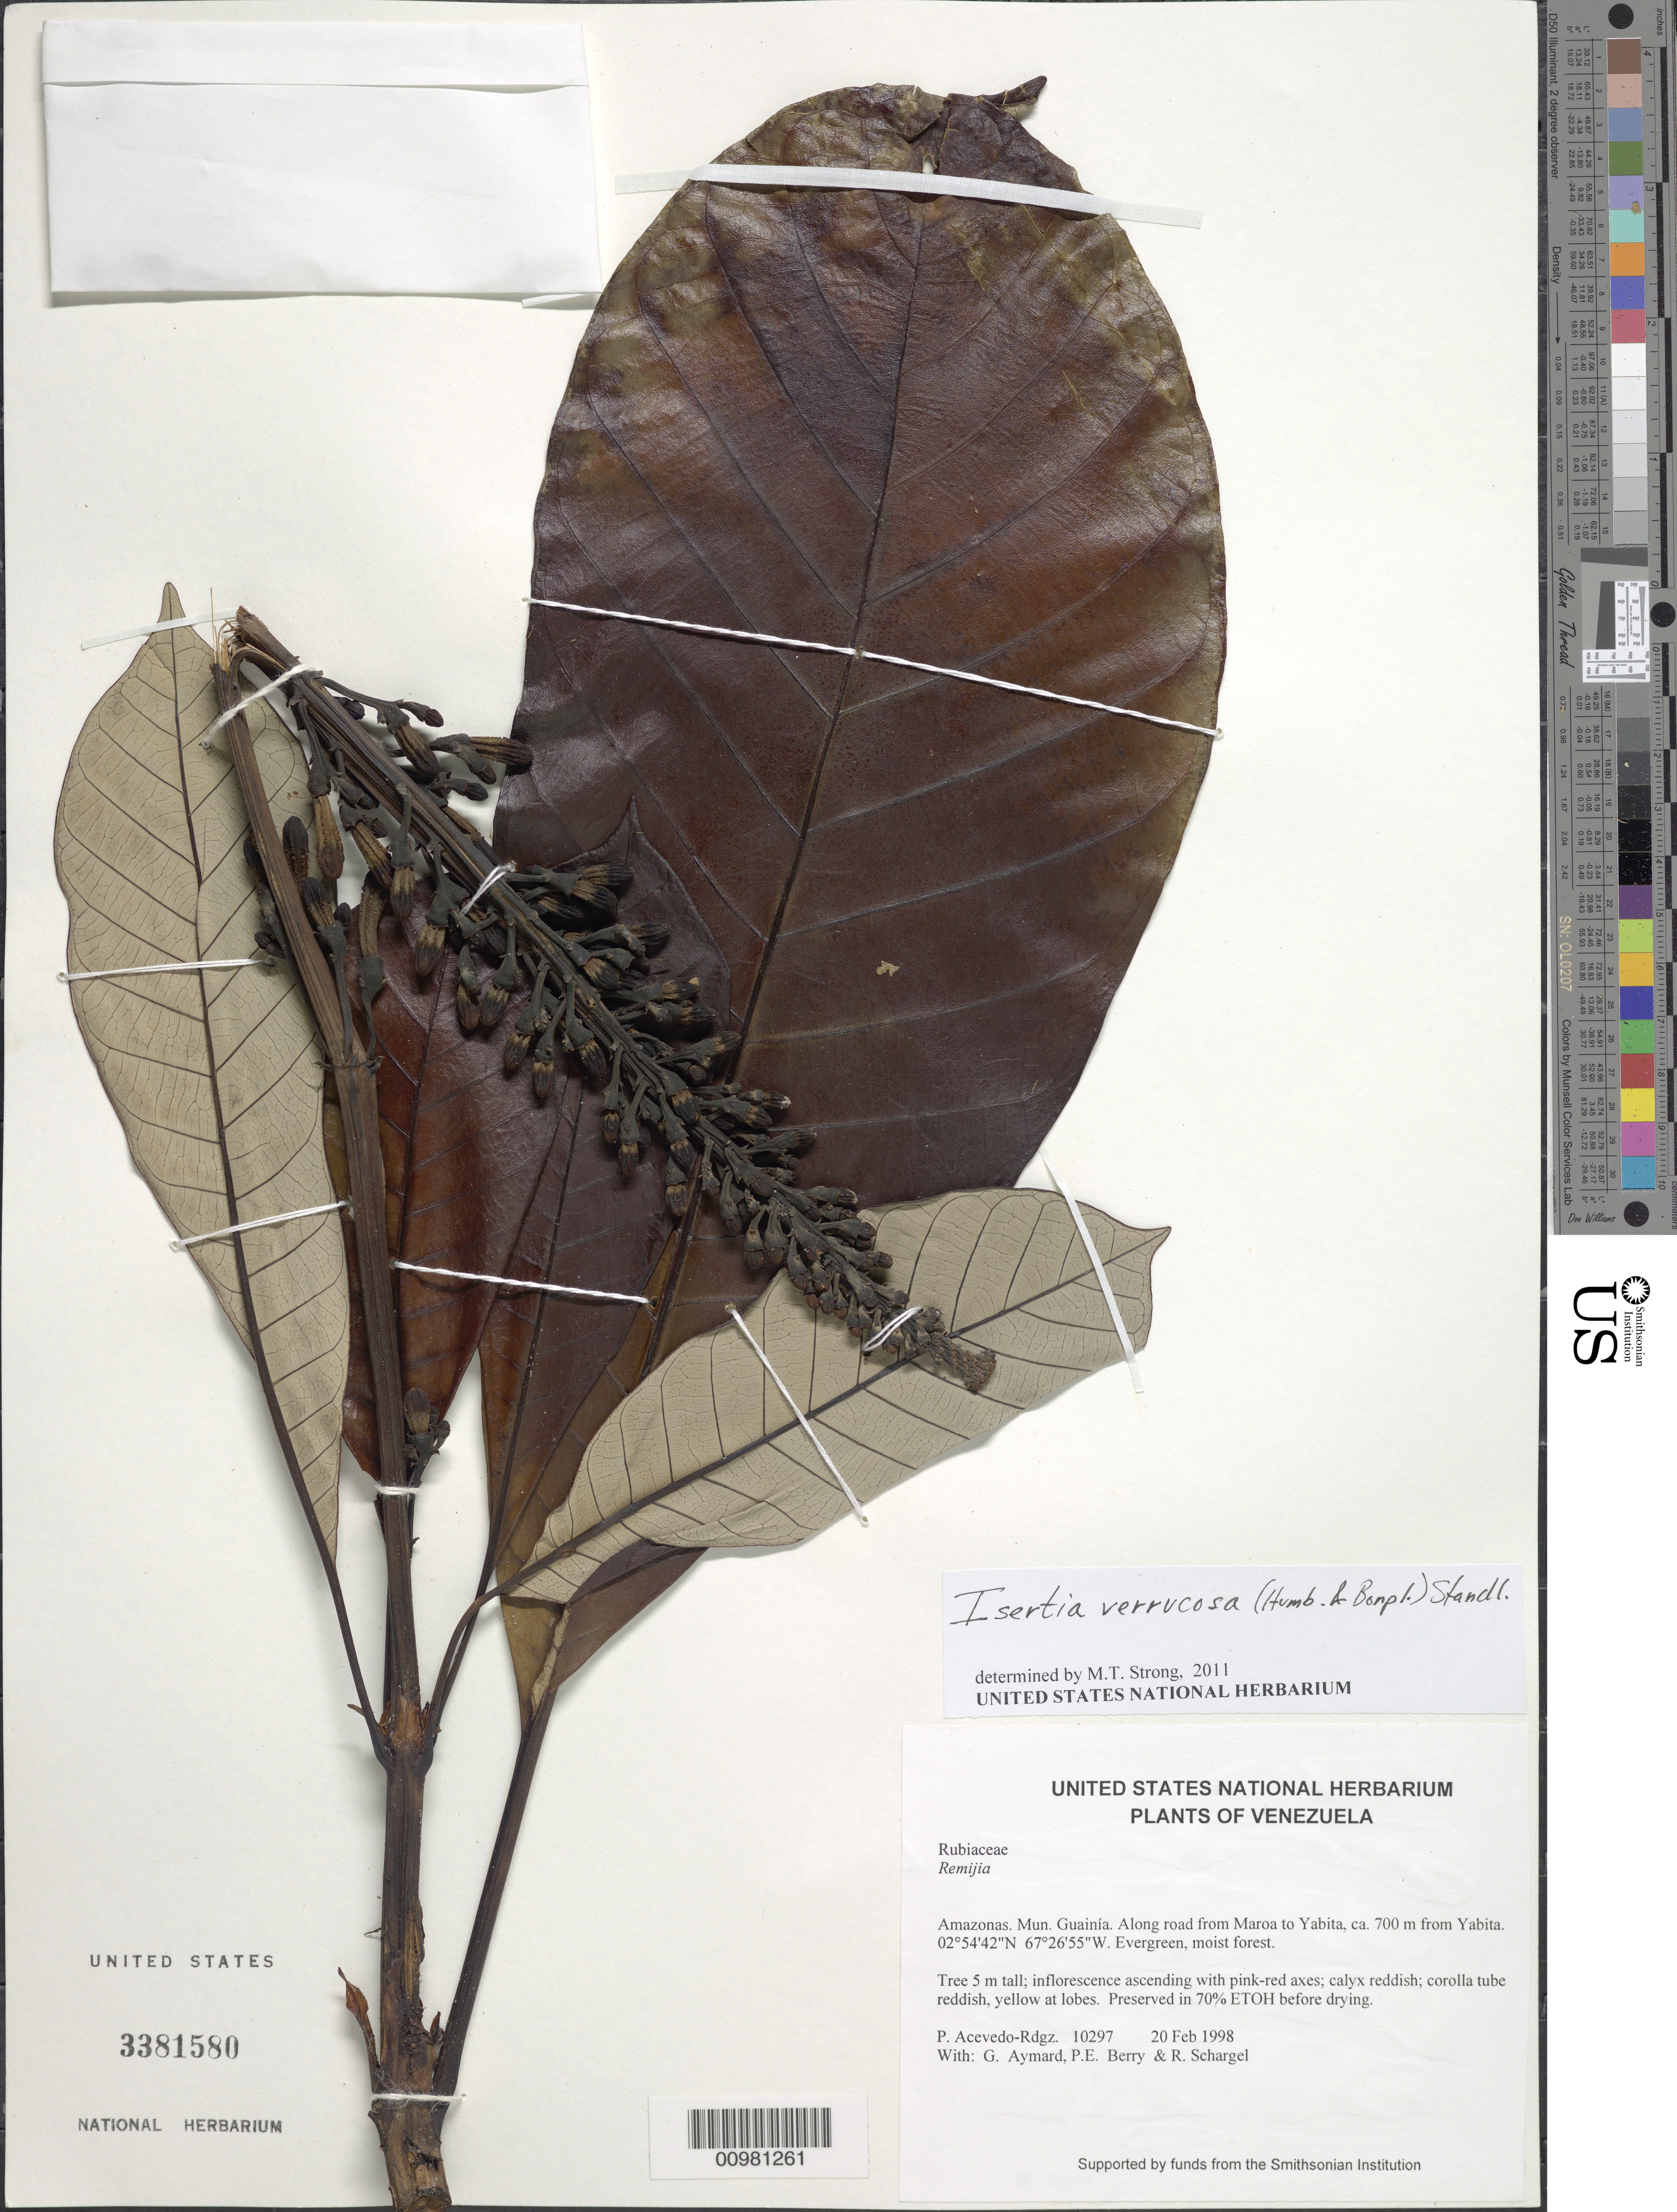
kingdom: Plantae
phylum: Tracheophyta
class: Magnoliopsida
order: Gentianales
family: Rubiaceae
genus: Isertia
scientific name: Isertia verrucosa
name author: (Humb. & Bonpl.) Standl.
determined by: Strong, M. T., (US), Smithsonian Institution - National Museum of Natural History (UNITED STATES)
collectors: P. Acevedo-Rodr., G. A. Aymard, P. E. Berry & R. Schargel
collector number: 10297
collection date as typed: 20 Feb 1998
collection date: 1998-02-20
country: Venezuela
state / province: Amazonas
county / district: Maroa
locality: Along road from Maroa to Yabita, ca. 700 m from Yabita.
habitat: Evergreen, moist forest.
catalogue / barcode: US 3381580